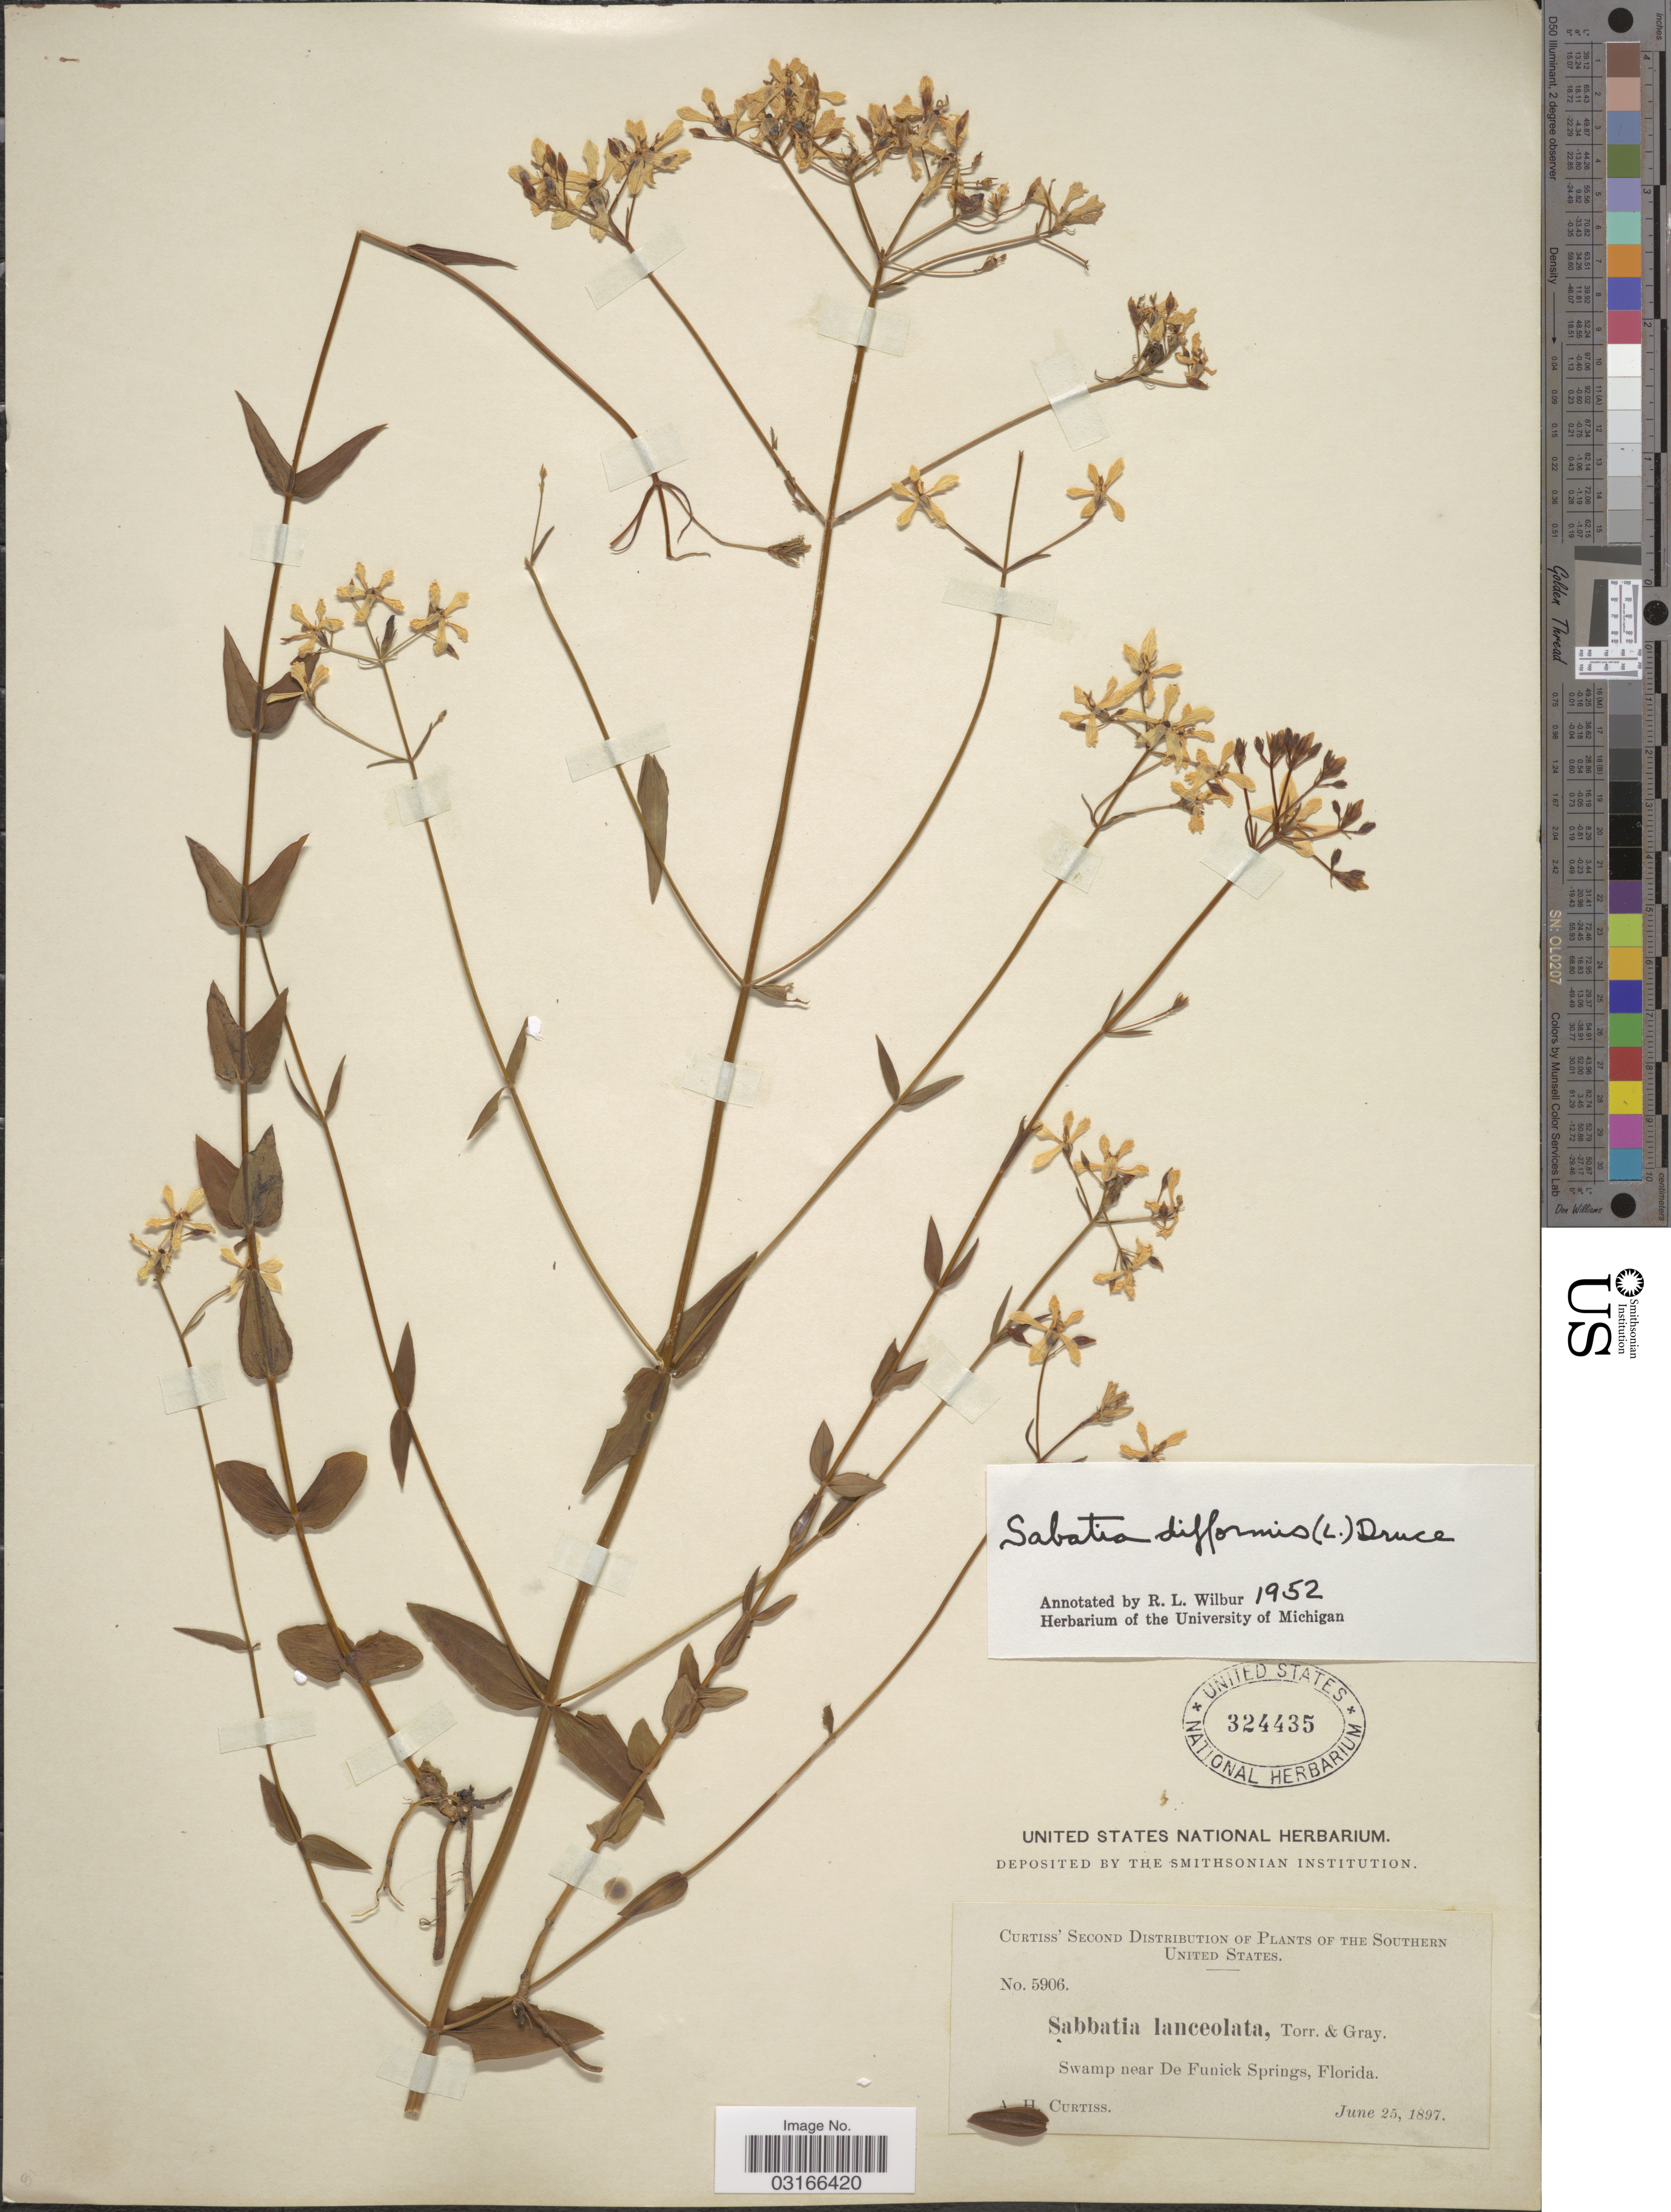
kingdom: Plantae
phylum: Tracheophyta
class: Magnoliopsida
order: Gentianales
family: Gentianaceae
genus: Sabatia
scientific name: Sabatia difformis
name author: (L.) Druce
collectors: A. H. Curtiss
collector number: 5906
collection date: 1897-07-25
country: United States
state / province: Florida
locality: Southern United States. Swamp near De Funick Springs.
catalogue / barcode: US 324435